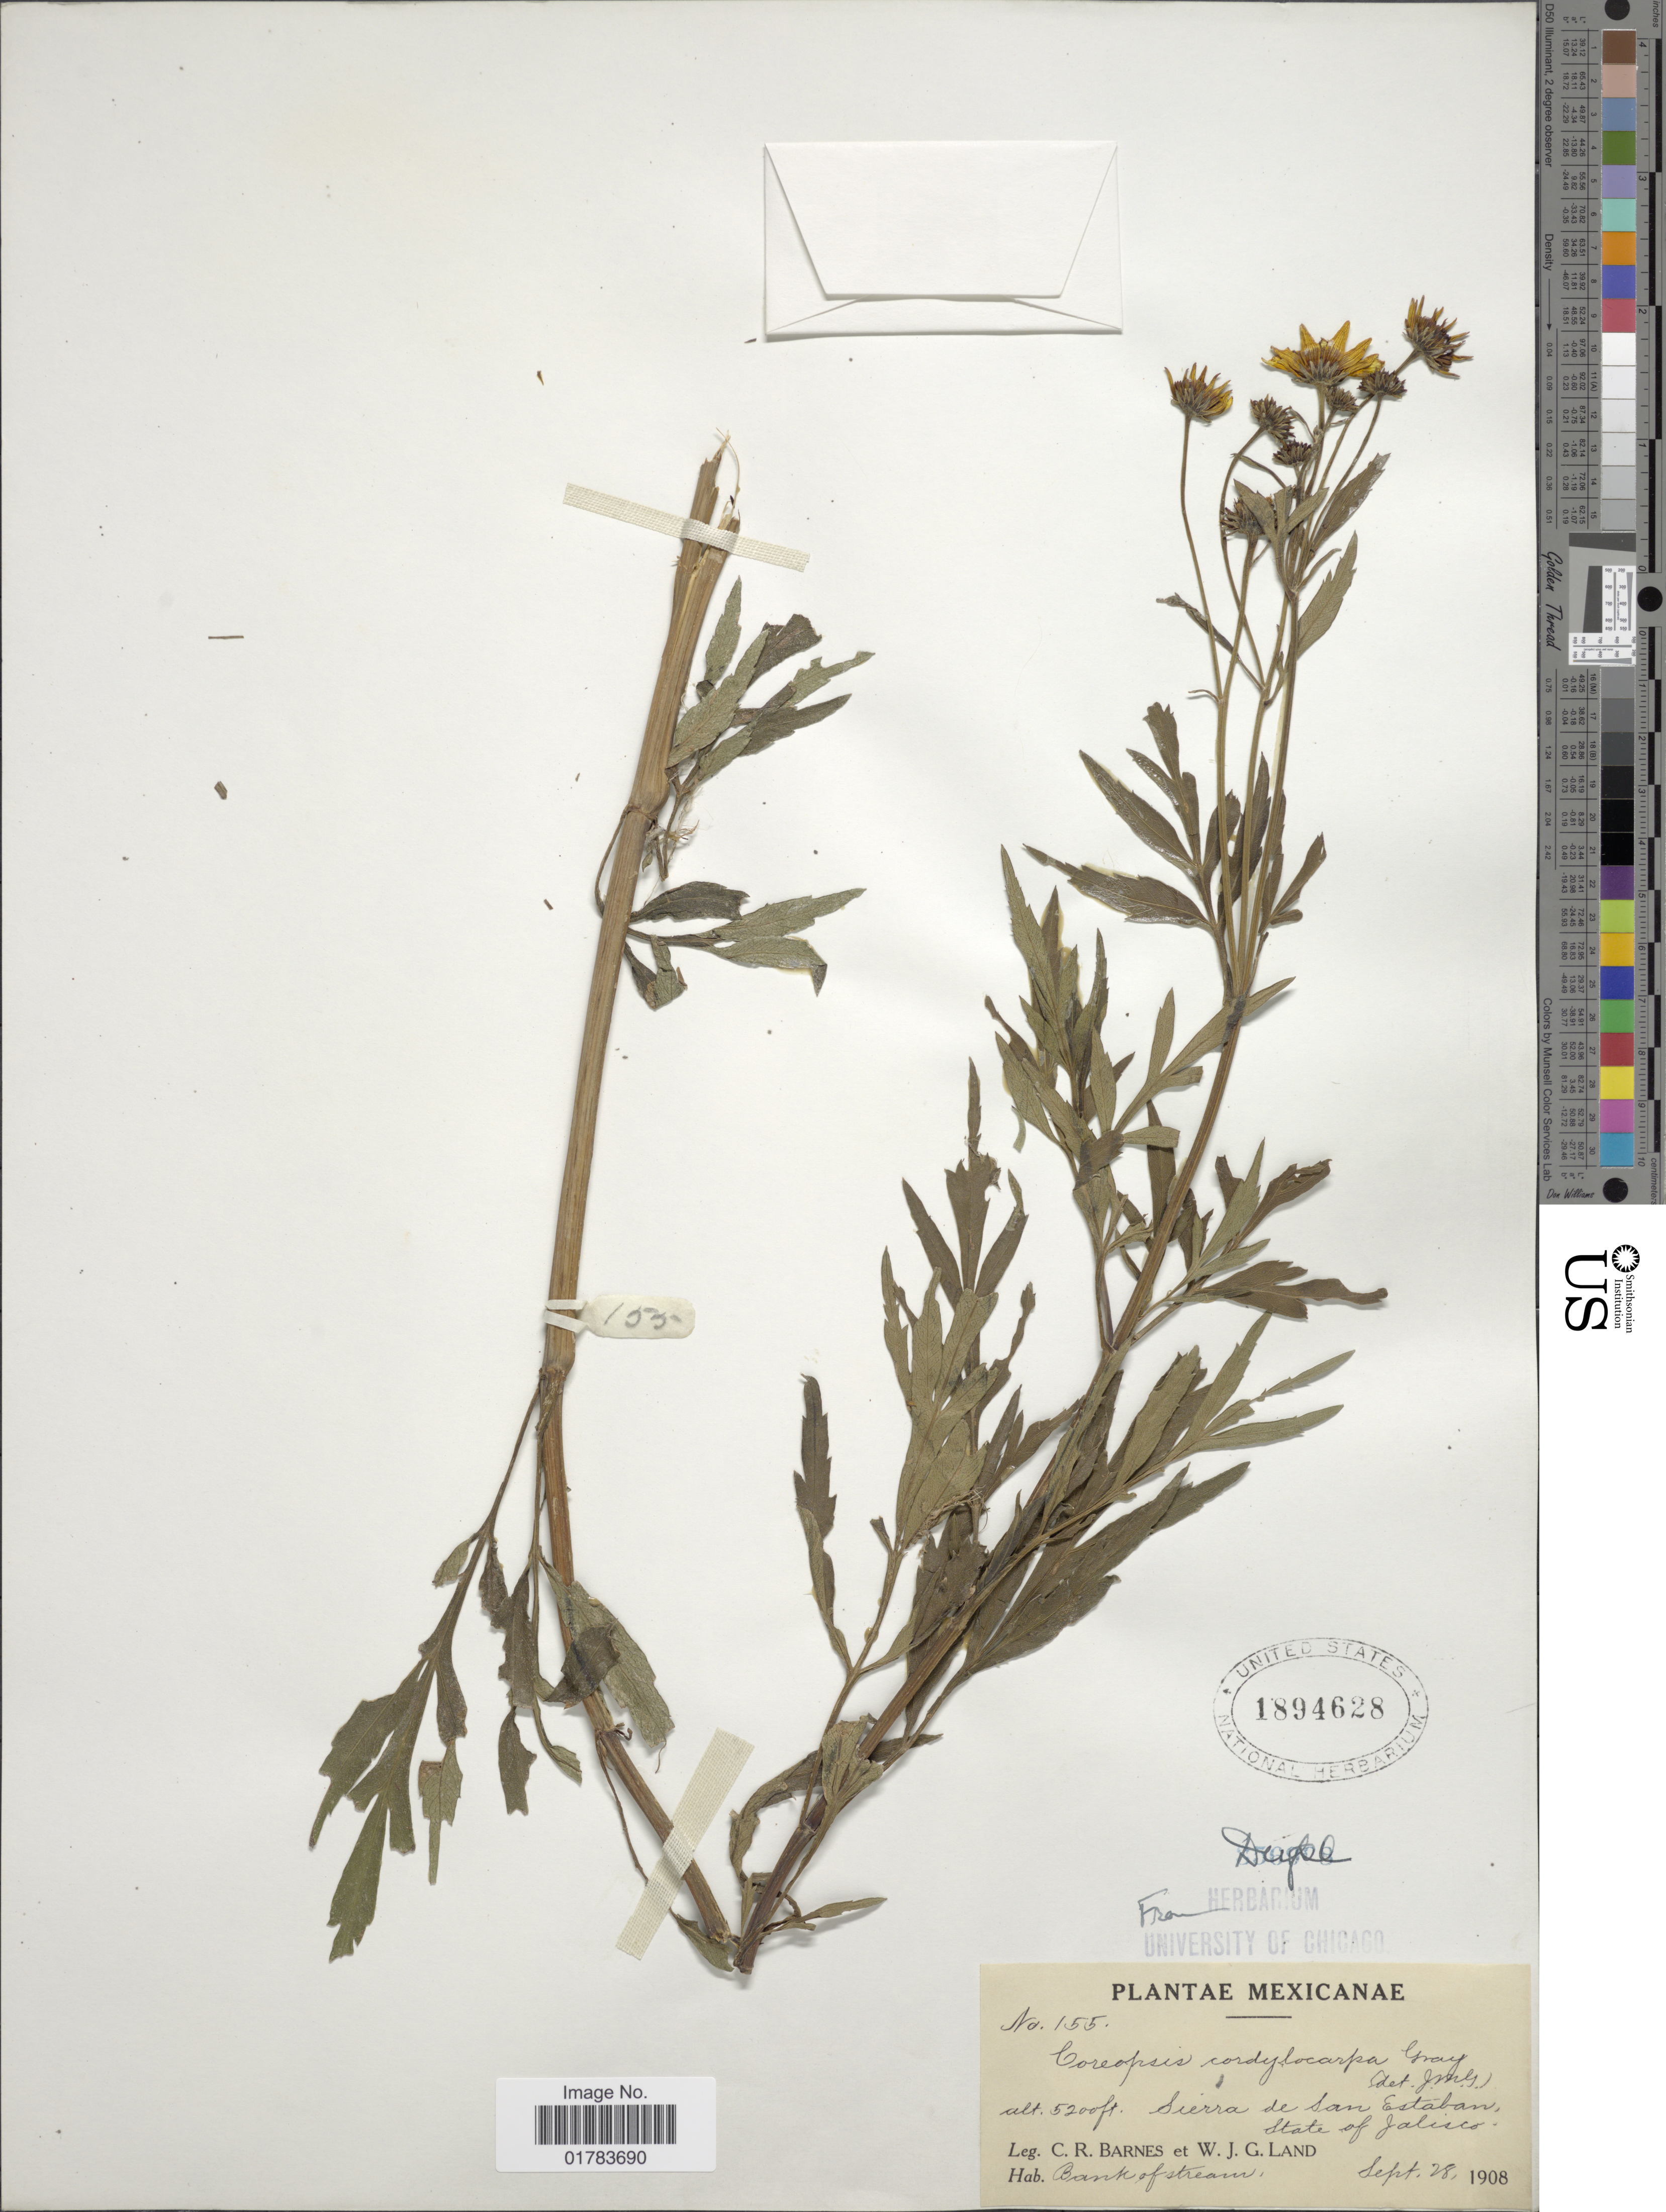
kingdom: Plantae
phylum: Tracheophyta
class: Magnoliopsida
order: Asterales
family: Asteraceae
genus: Coreopsis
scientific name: Coreopsis cordylocarpa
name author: A. Gray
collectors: C. R. Barnes & W. J. G. Land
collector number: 155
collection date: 1908-09-28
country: Mexico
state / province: Jalisco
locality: Sierra de San Estaban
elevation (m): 1585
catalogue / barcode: US 1894628